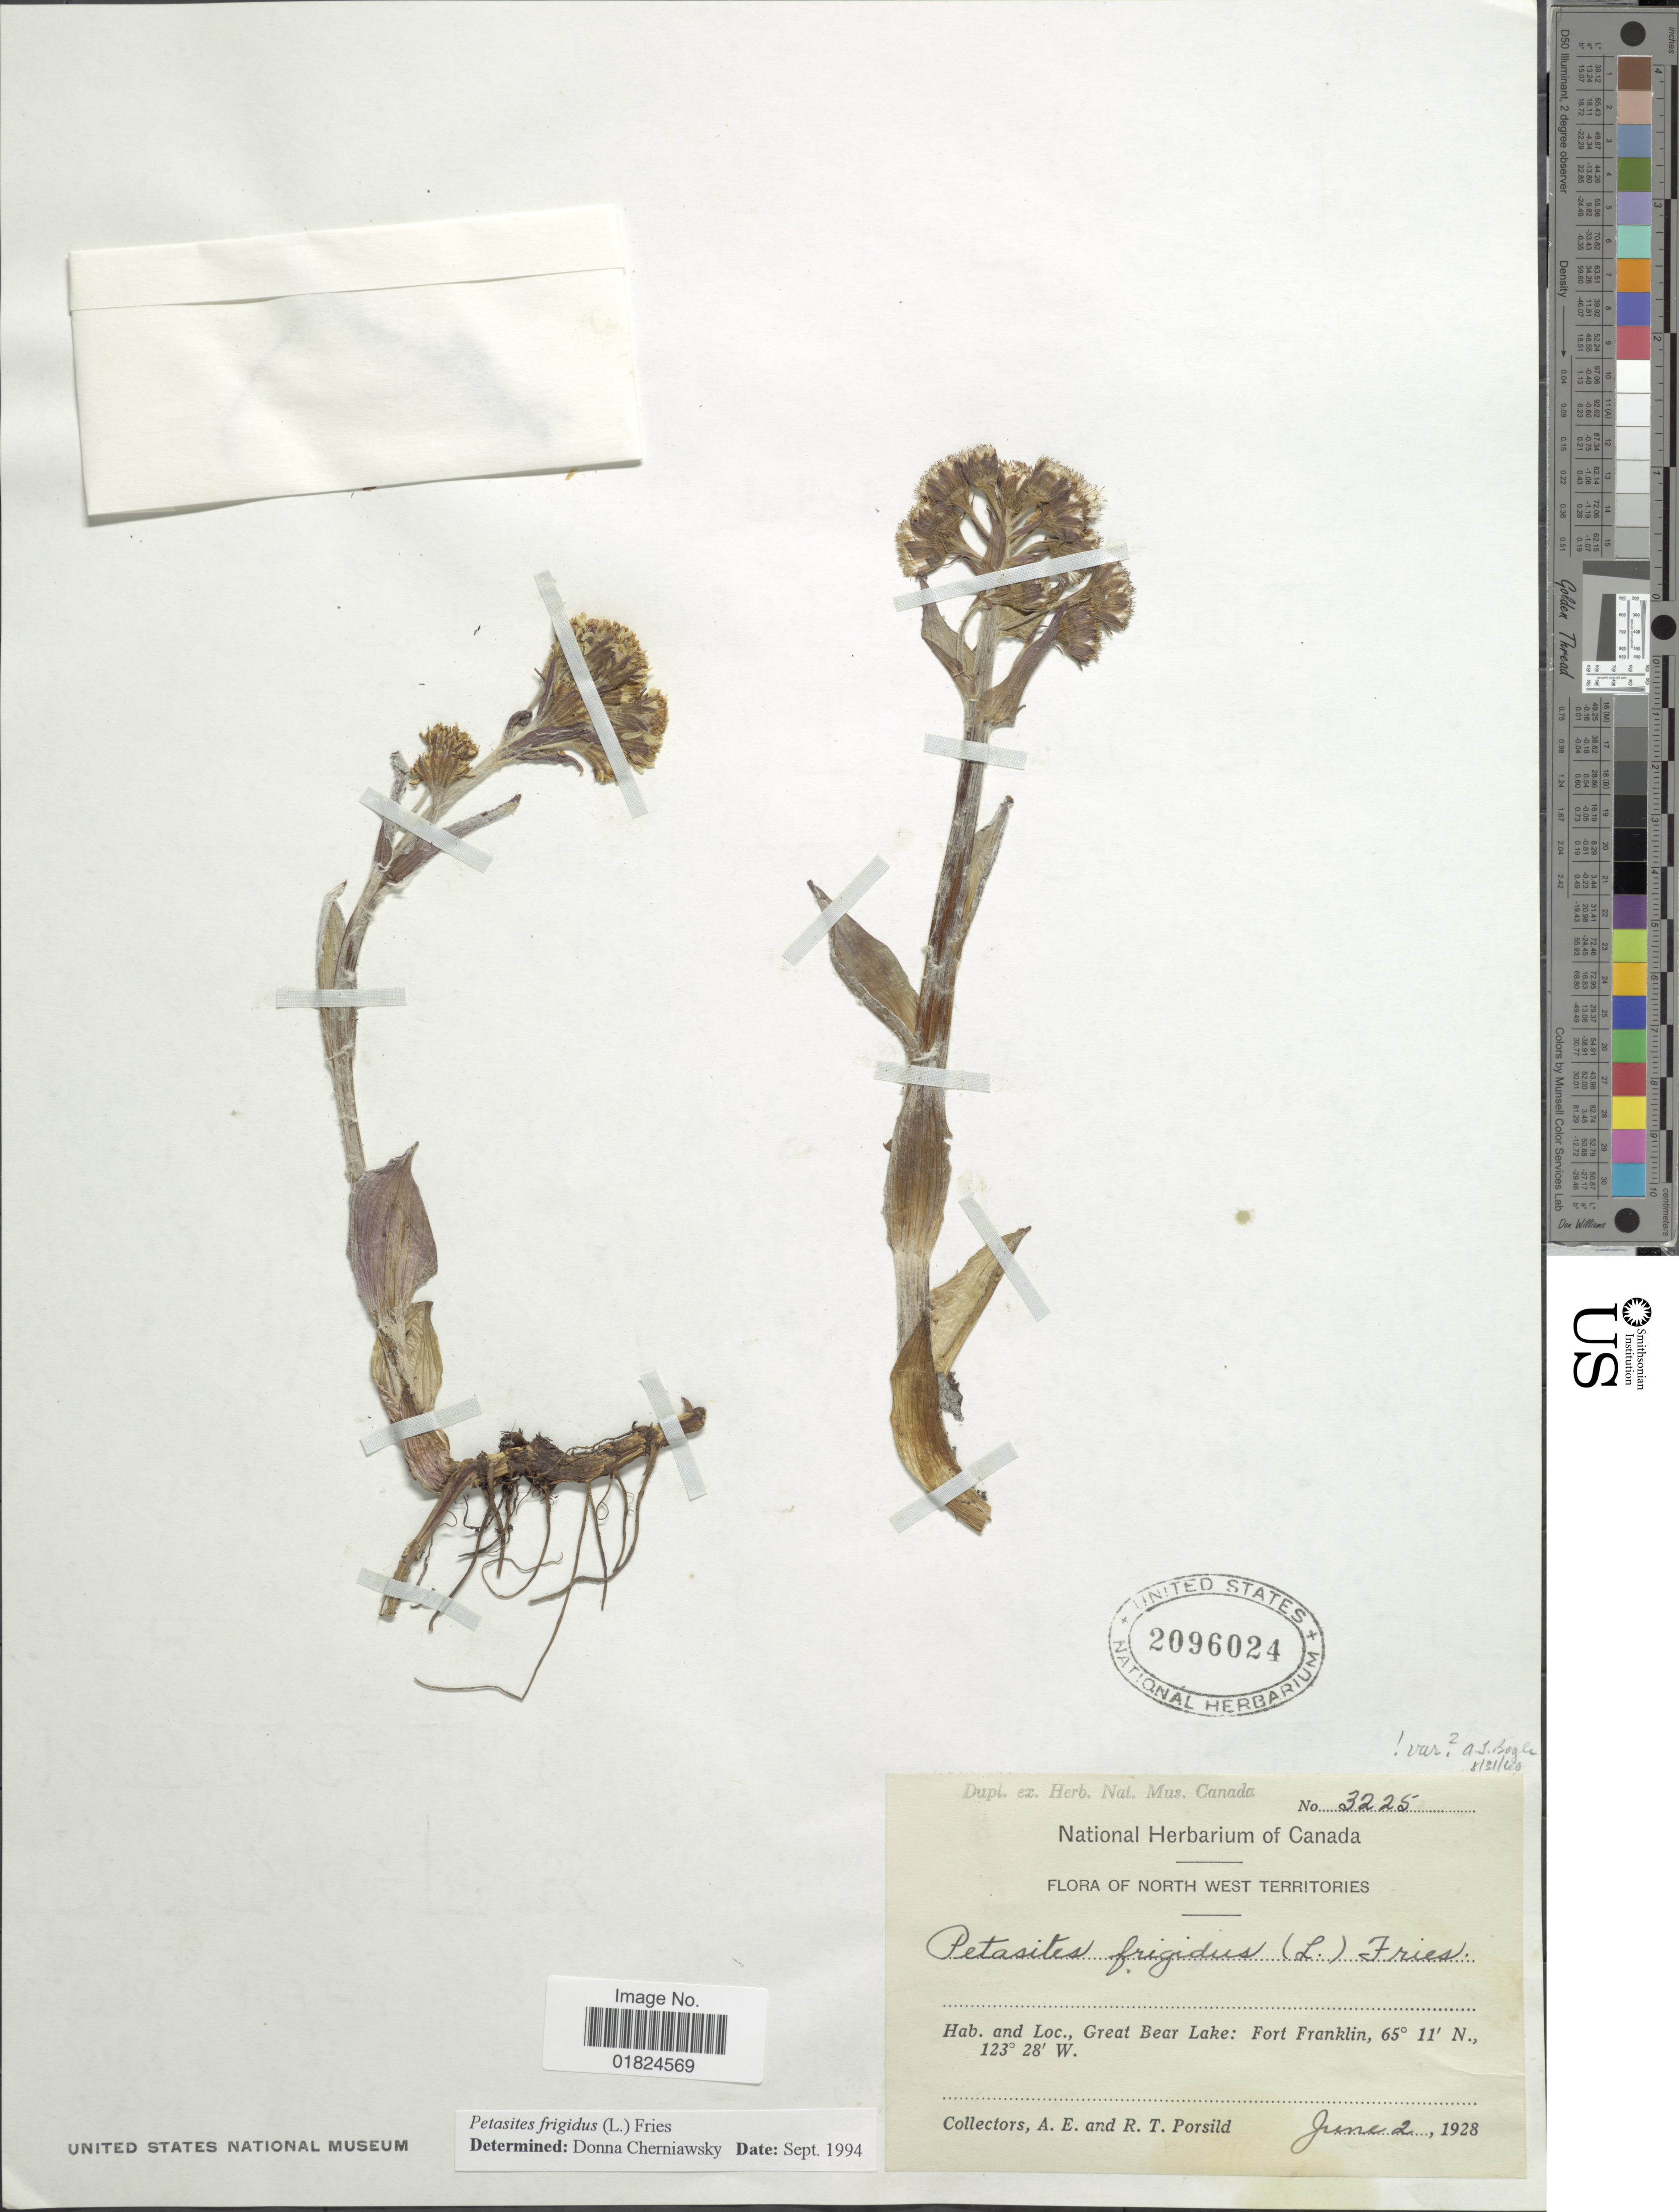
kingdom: Plantae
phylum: Tracheophyta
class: Magnoliopsida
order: Asterales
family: Asteraceae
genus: Petasites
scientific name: Petasites frigidus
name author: (L.) Fr.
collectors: A. E. Porsild & R. T. Porsild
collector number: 3225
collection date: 1928-06-02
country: Canada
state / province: Northwest Territories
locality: Great Bear Lake: fort Franklin.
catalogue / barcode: US 2096024